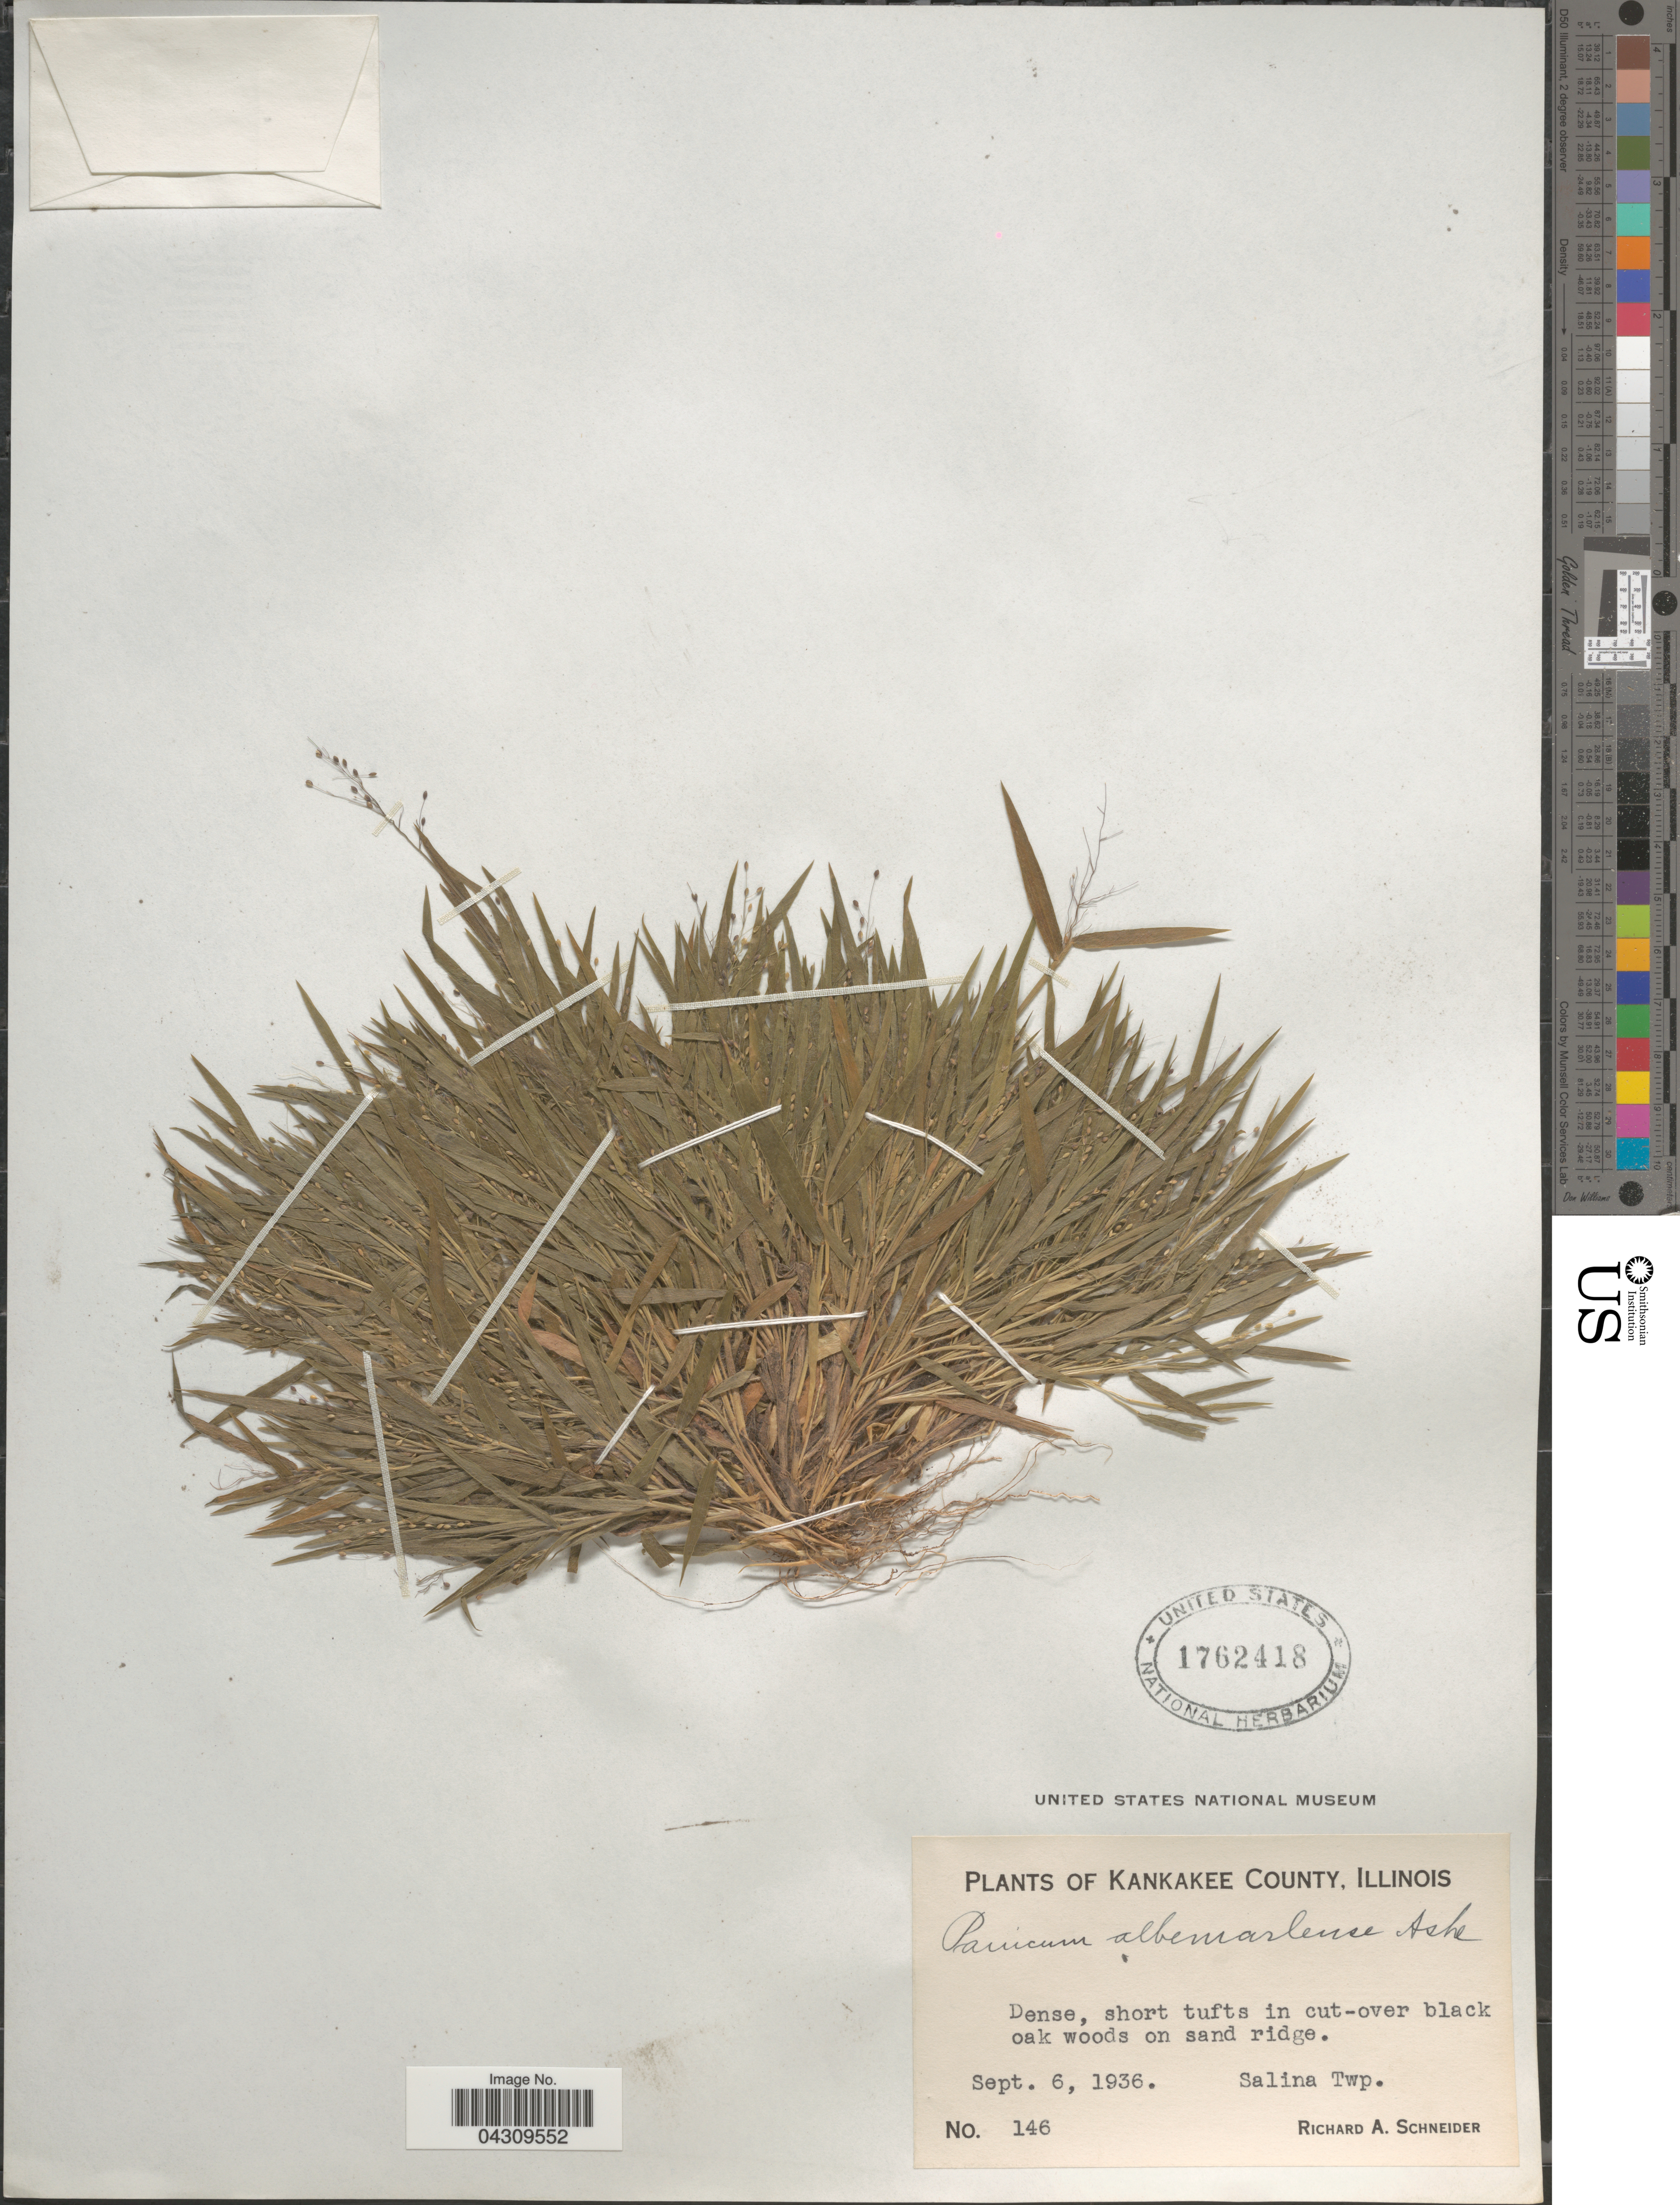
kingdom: Plantae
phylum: Tracheophyta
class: Liliopsida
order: Poales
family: Poaceae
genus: Dichanthelium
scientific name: Dichanthelium acuminatum var. acuminatum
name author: (Sw.) Gould & C.A. Clark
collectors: R. A. Schneider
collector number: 146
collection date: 1936-09-06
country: United States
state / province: Illinois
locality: Kankakee County. Dense, short tufts in cut-over black oak woods on sand ridge. Salina Twp.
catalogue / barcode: US 1762418